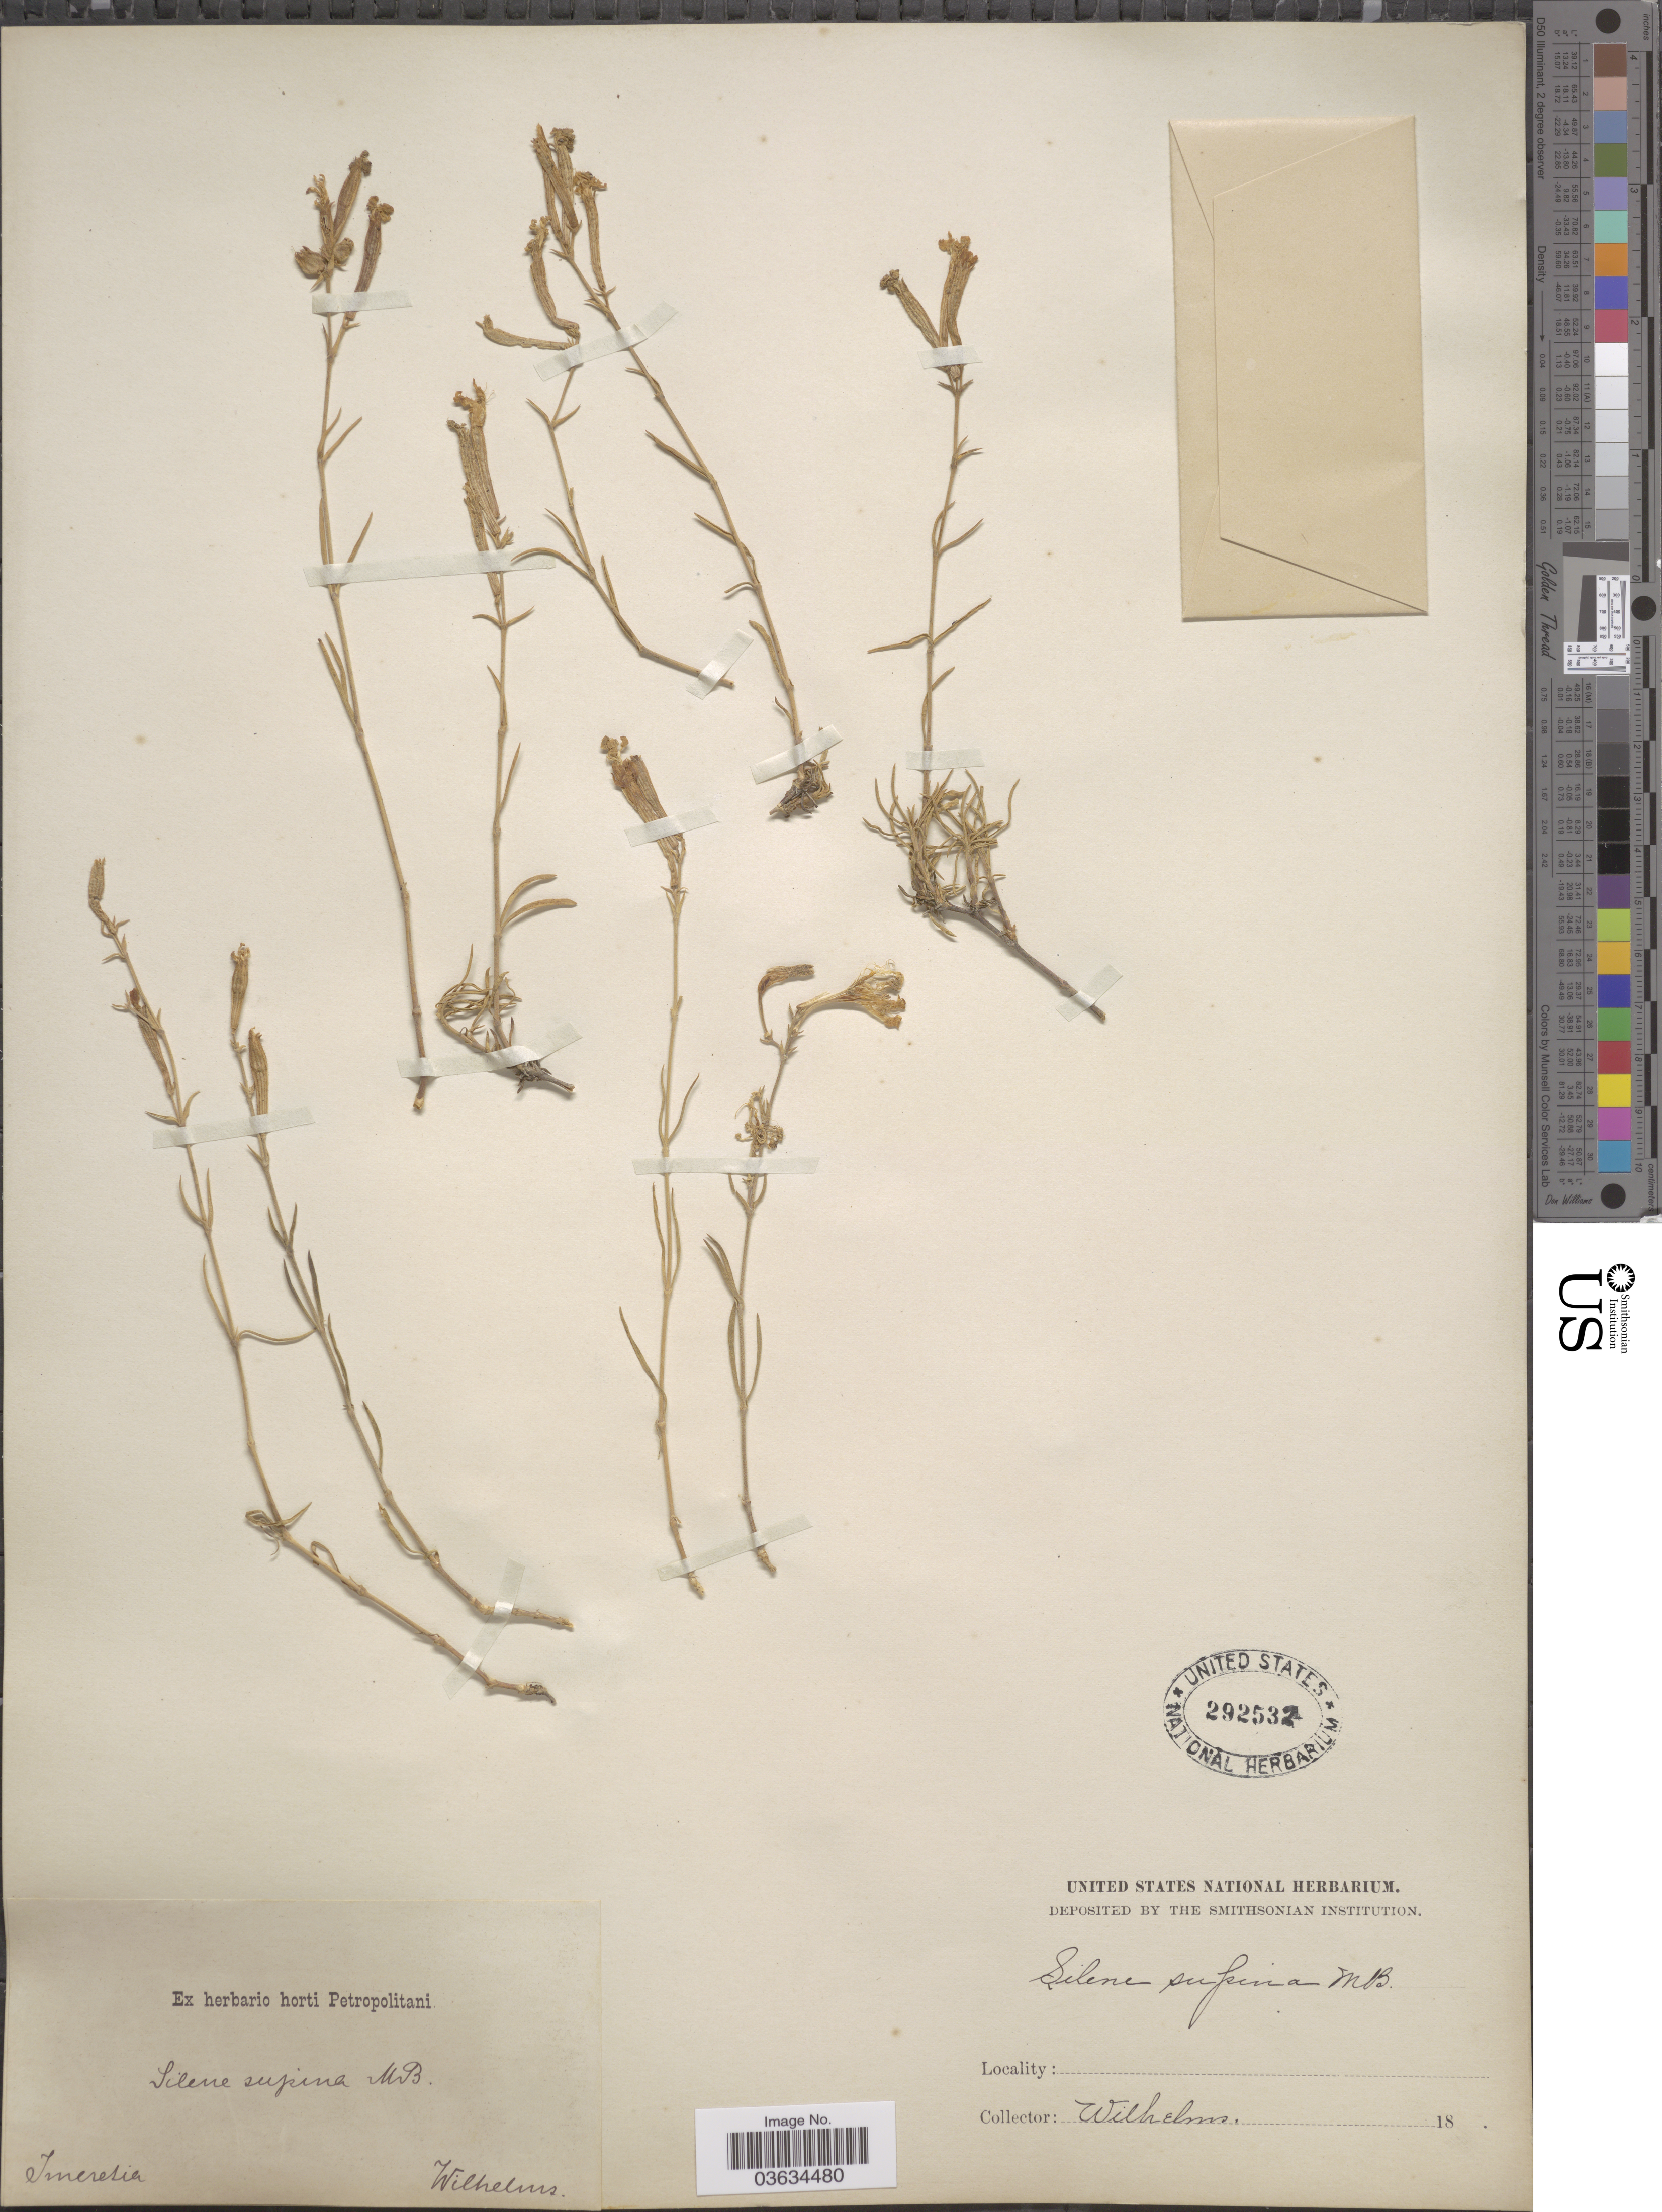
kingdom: Plantae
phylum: Tracheophyta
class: Magnoliopsida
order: Caryophyllales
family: Caryophyllaceae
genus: Silene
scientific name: Silene supina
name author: M. Bieb.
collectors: C. Wilhelms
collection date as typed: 18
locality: Imerelia [interpreted].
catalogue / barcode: US 292532